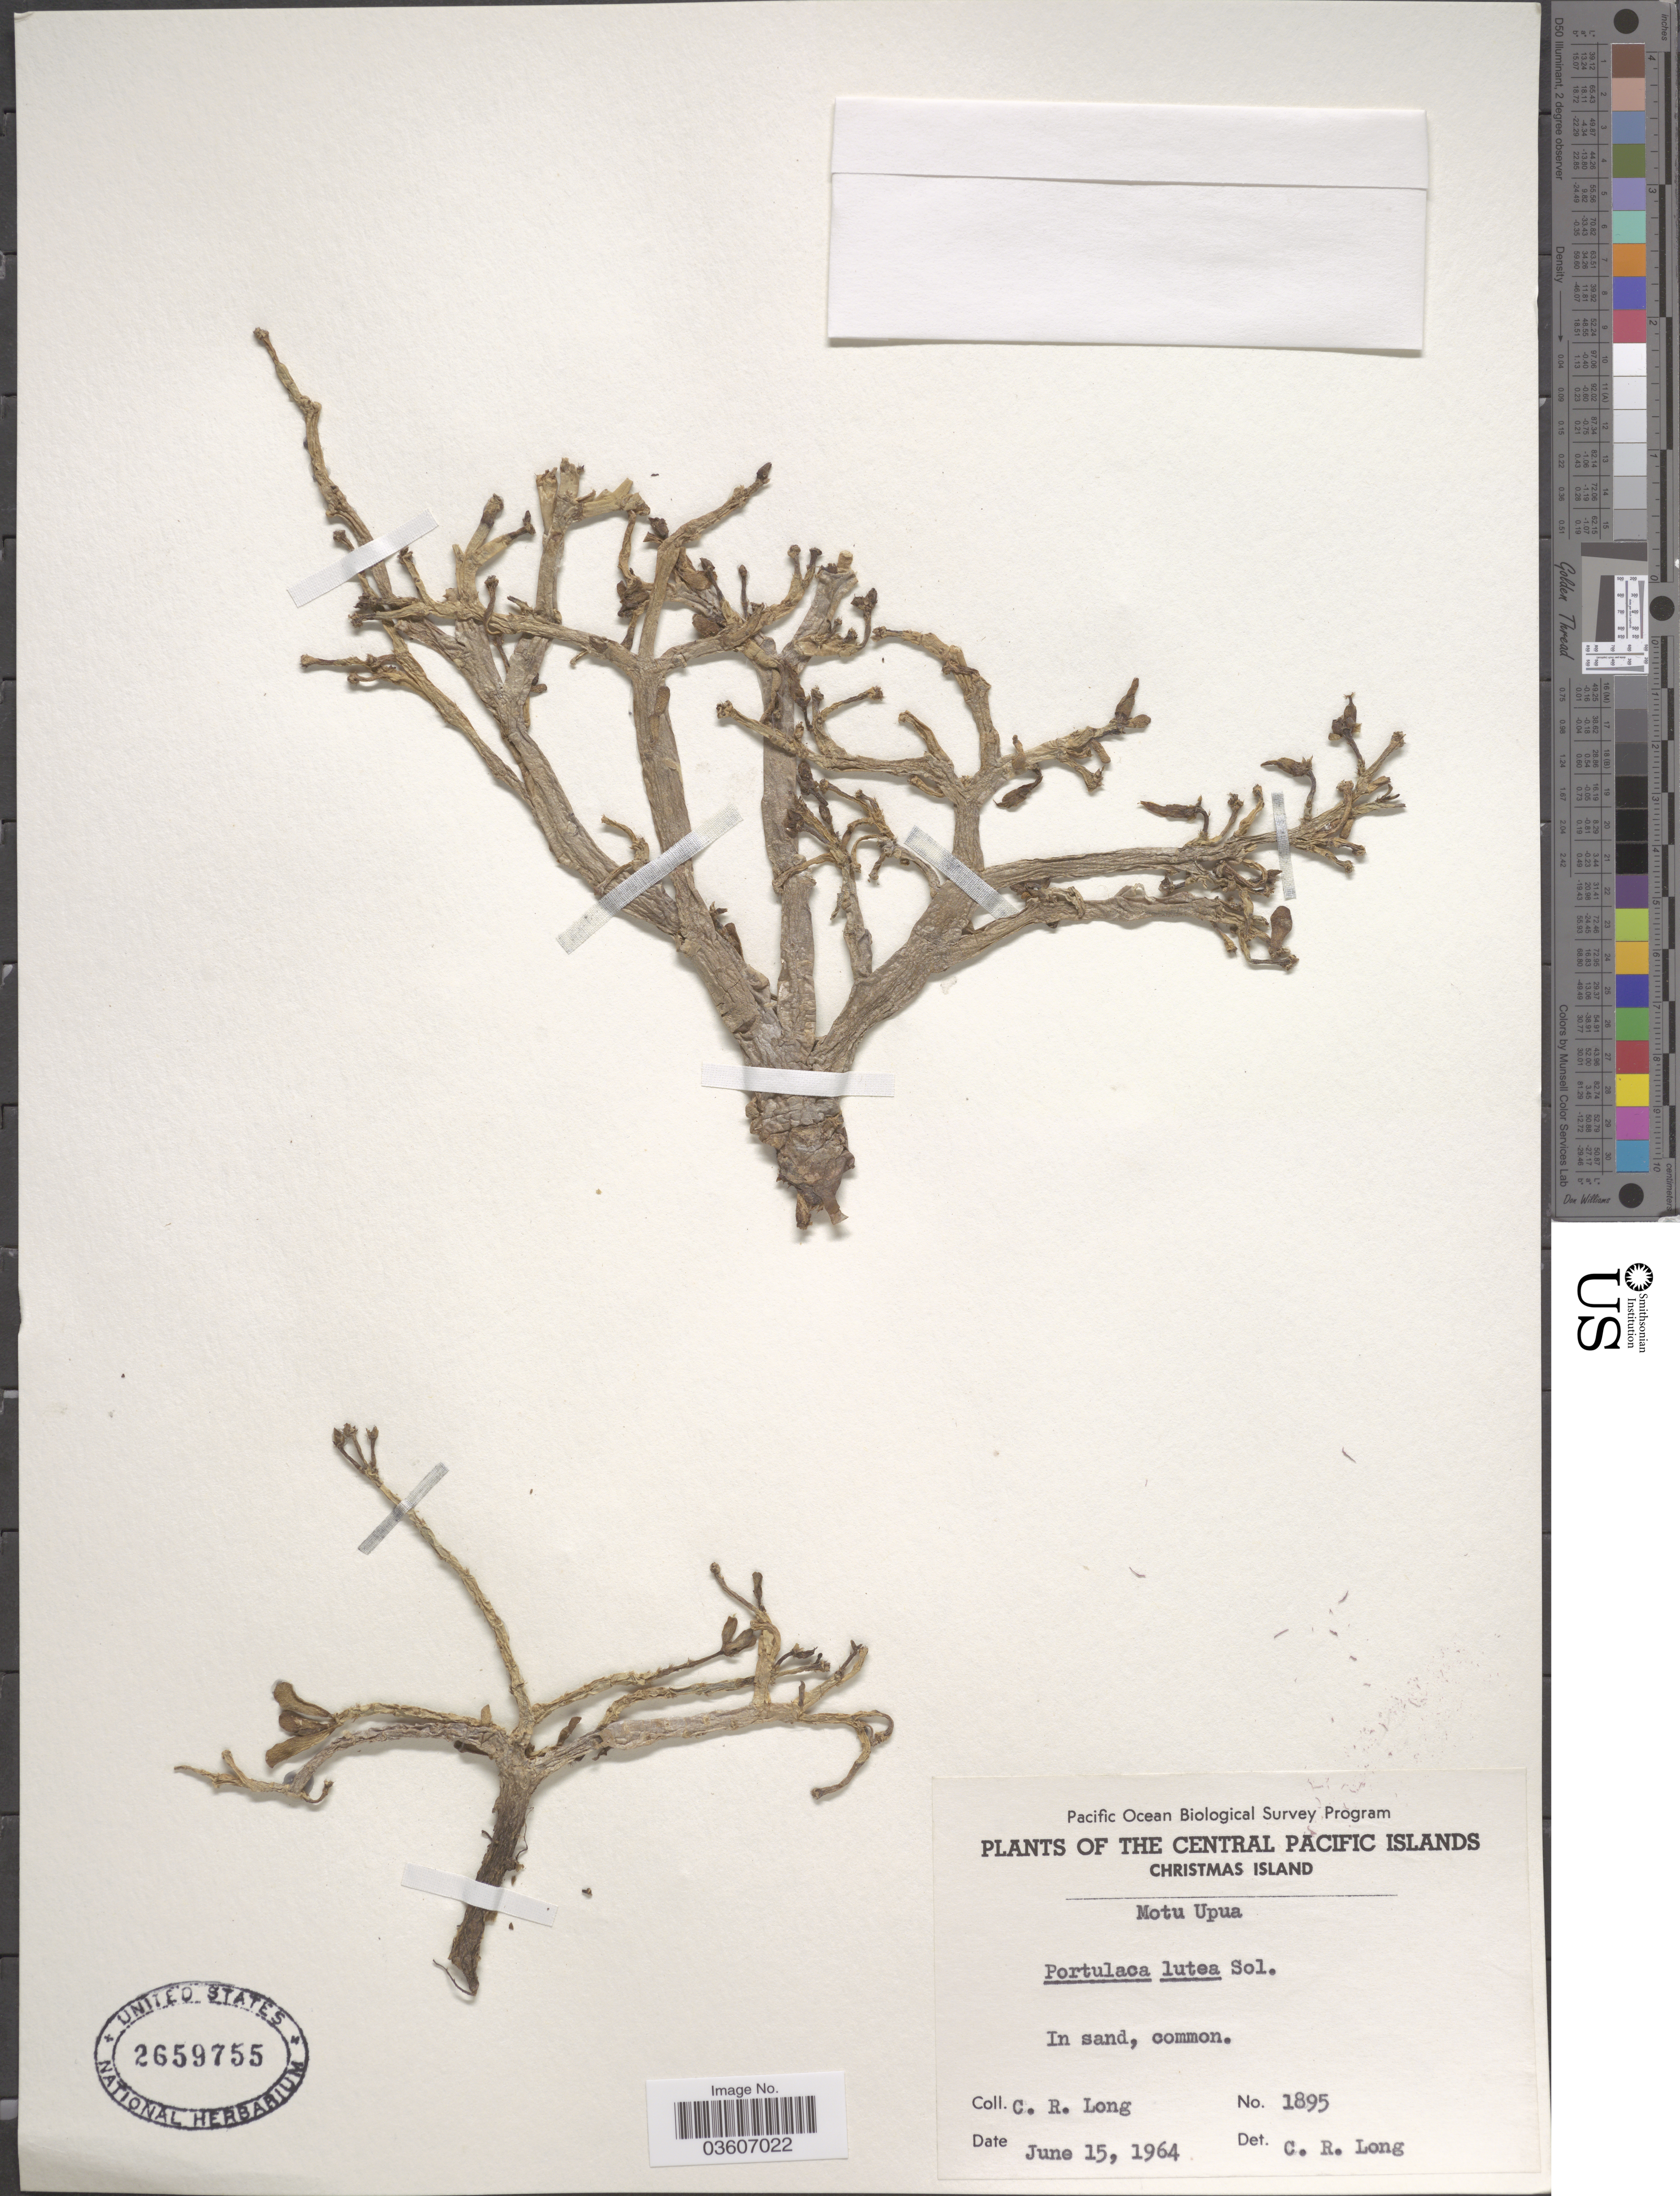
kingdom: Plantae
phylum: Tracheophyta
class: Magnoliopsida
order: Caryophyllales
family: Portulacaceae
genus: Portulaca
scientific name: Portulaca lutea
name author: Sol. ex G. Forst.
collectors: C. R. Long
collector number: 1895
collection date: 1964-06-15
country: Kiribati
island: Kiritimati [Christmas] Atoll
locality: The Central Pacific Islands. Christmas Island. Motu Upua.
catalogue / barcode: US 2659755